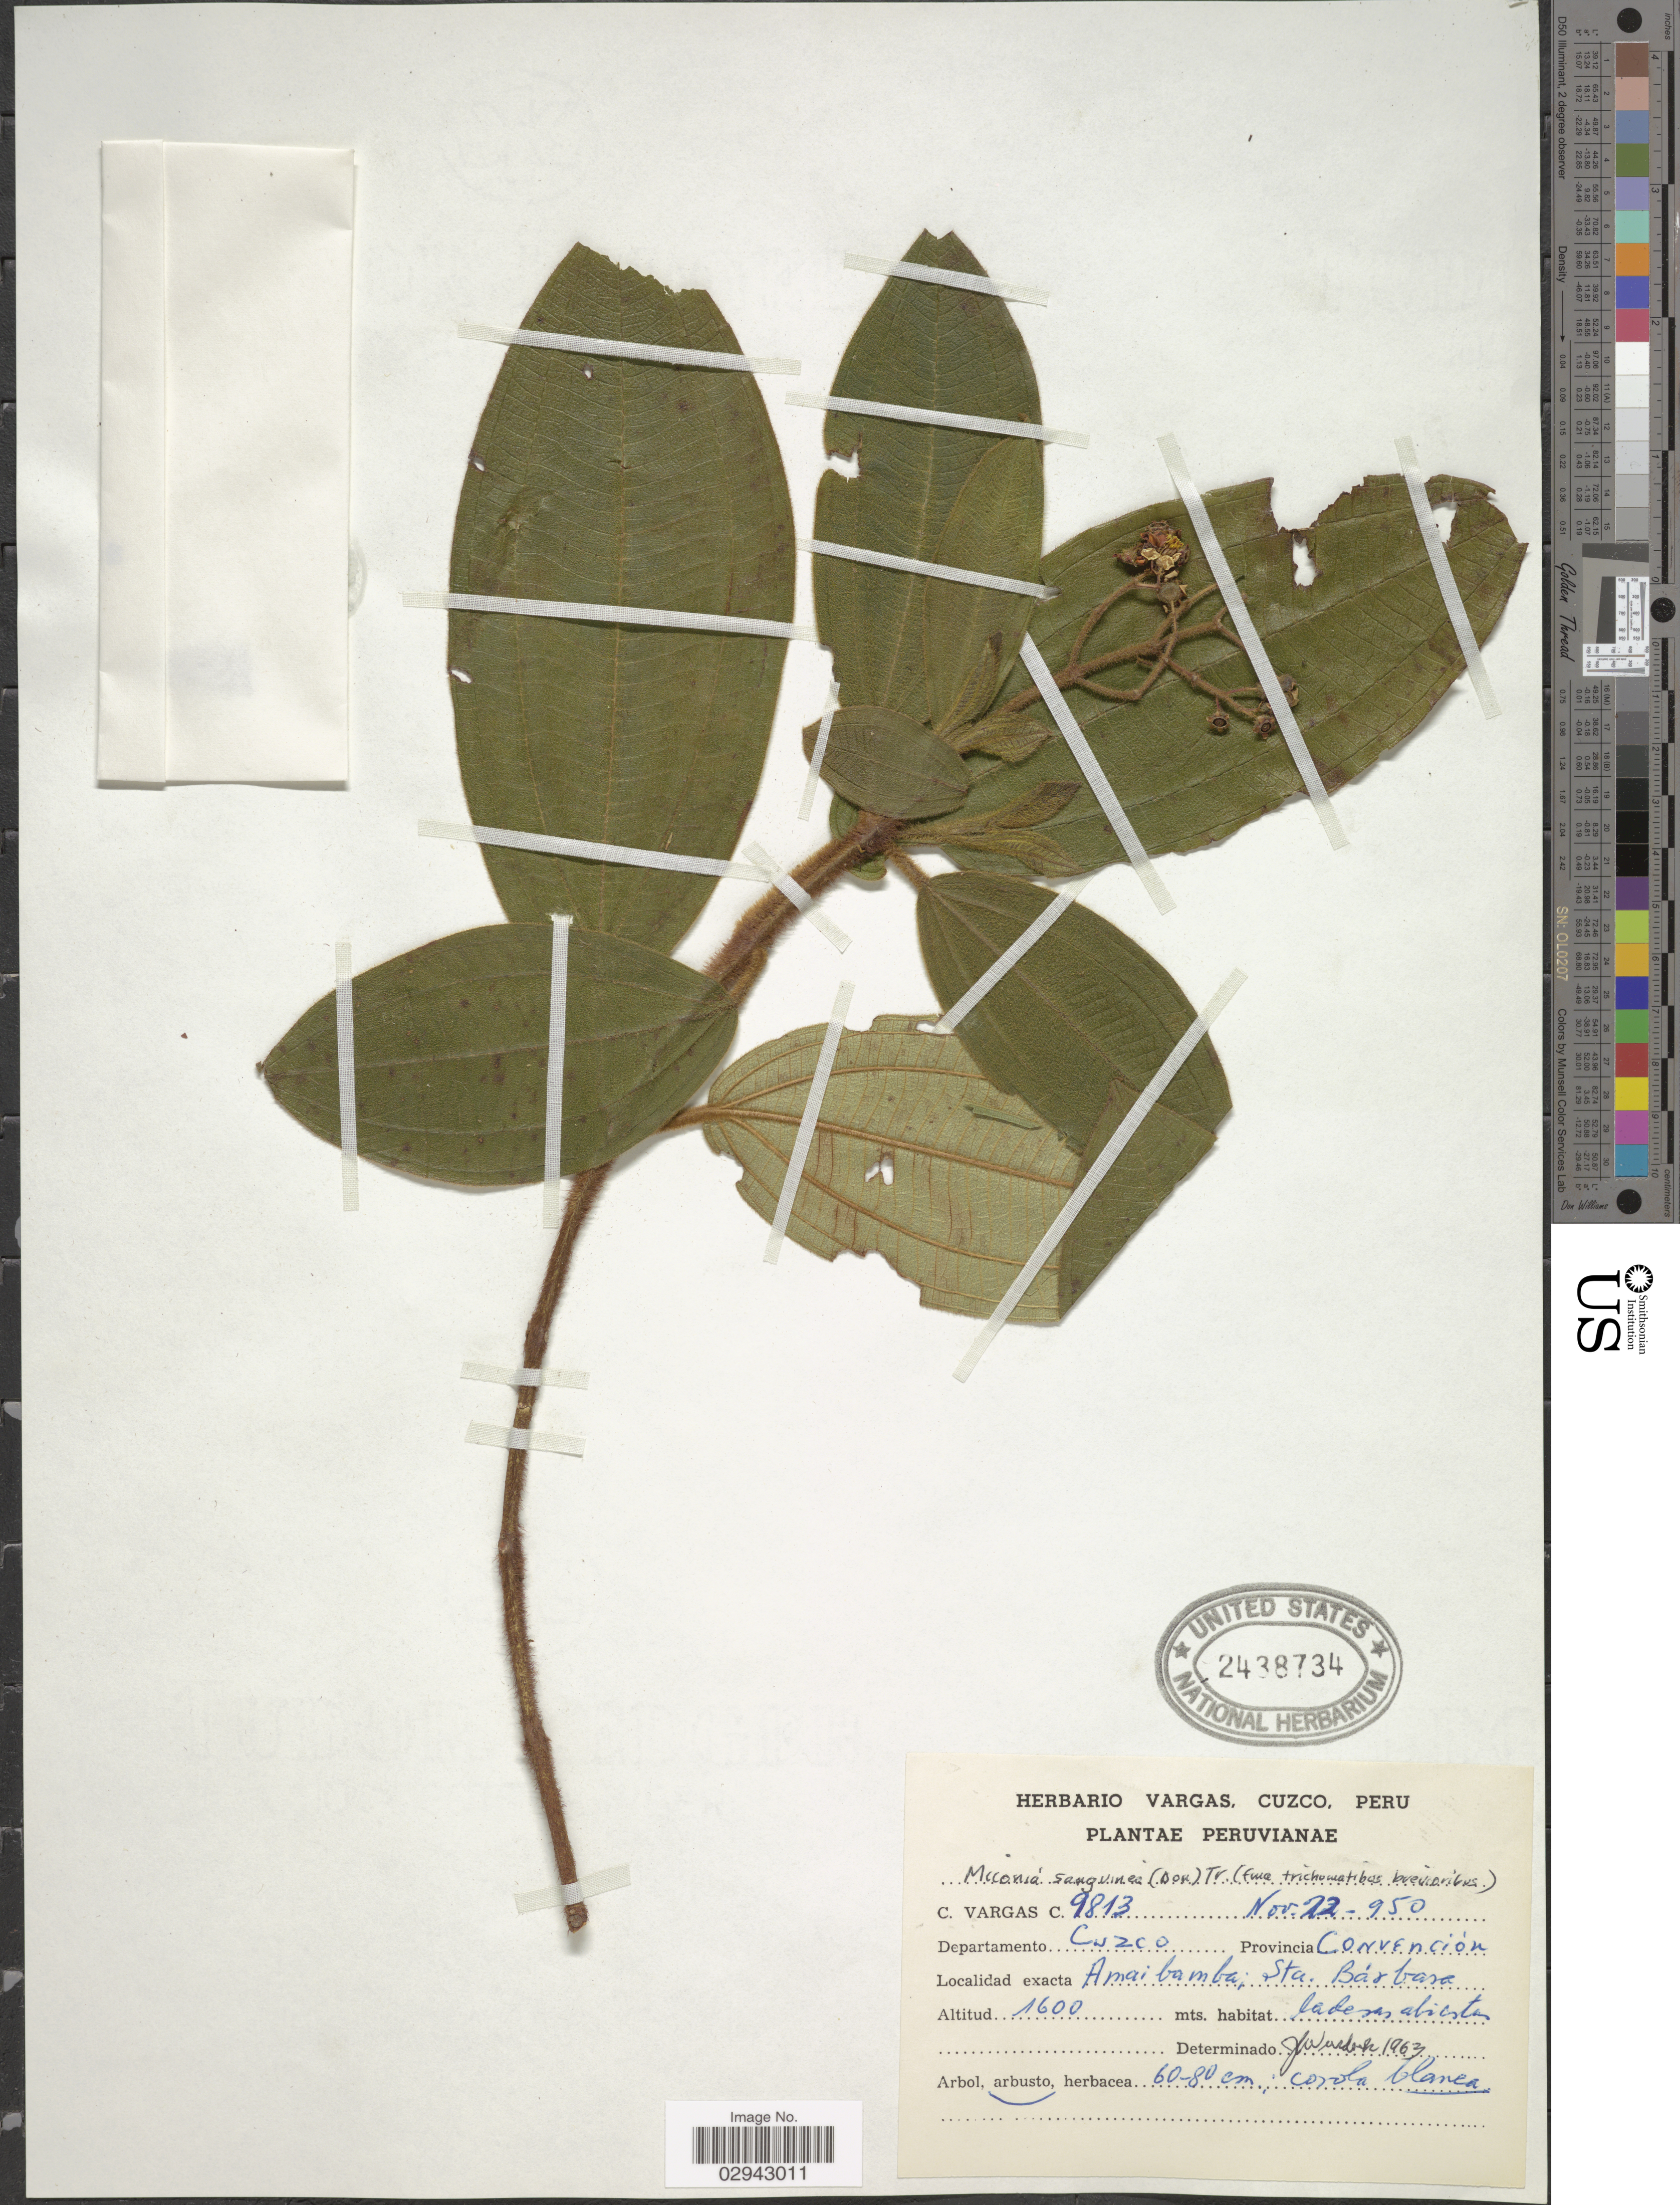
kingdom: Plantae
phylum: Tracheophyta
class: Magnoliopsida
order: Myrtales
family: Melastomataceae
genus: Miconia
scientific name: Miconia sanguinea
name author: (D. Don) Triana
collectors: C. Vargas Calderón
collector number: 9813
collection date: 1950-11-22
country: Peru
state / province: Cusco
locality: Departamento Cuzco. Provincia Convención. Amaibamba; Sta. Bárbara.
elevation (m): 1600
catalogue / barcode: US 2438734